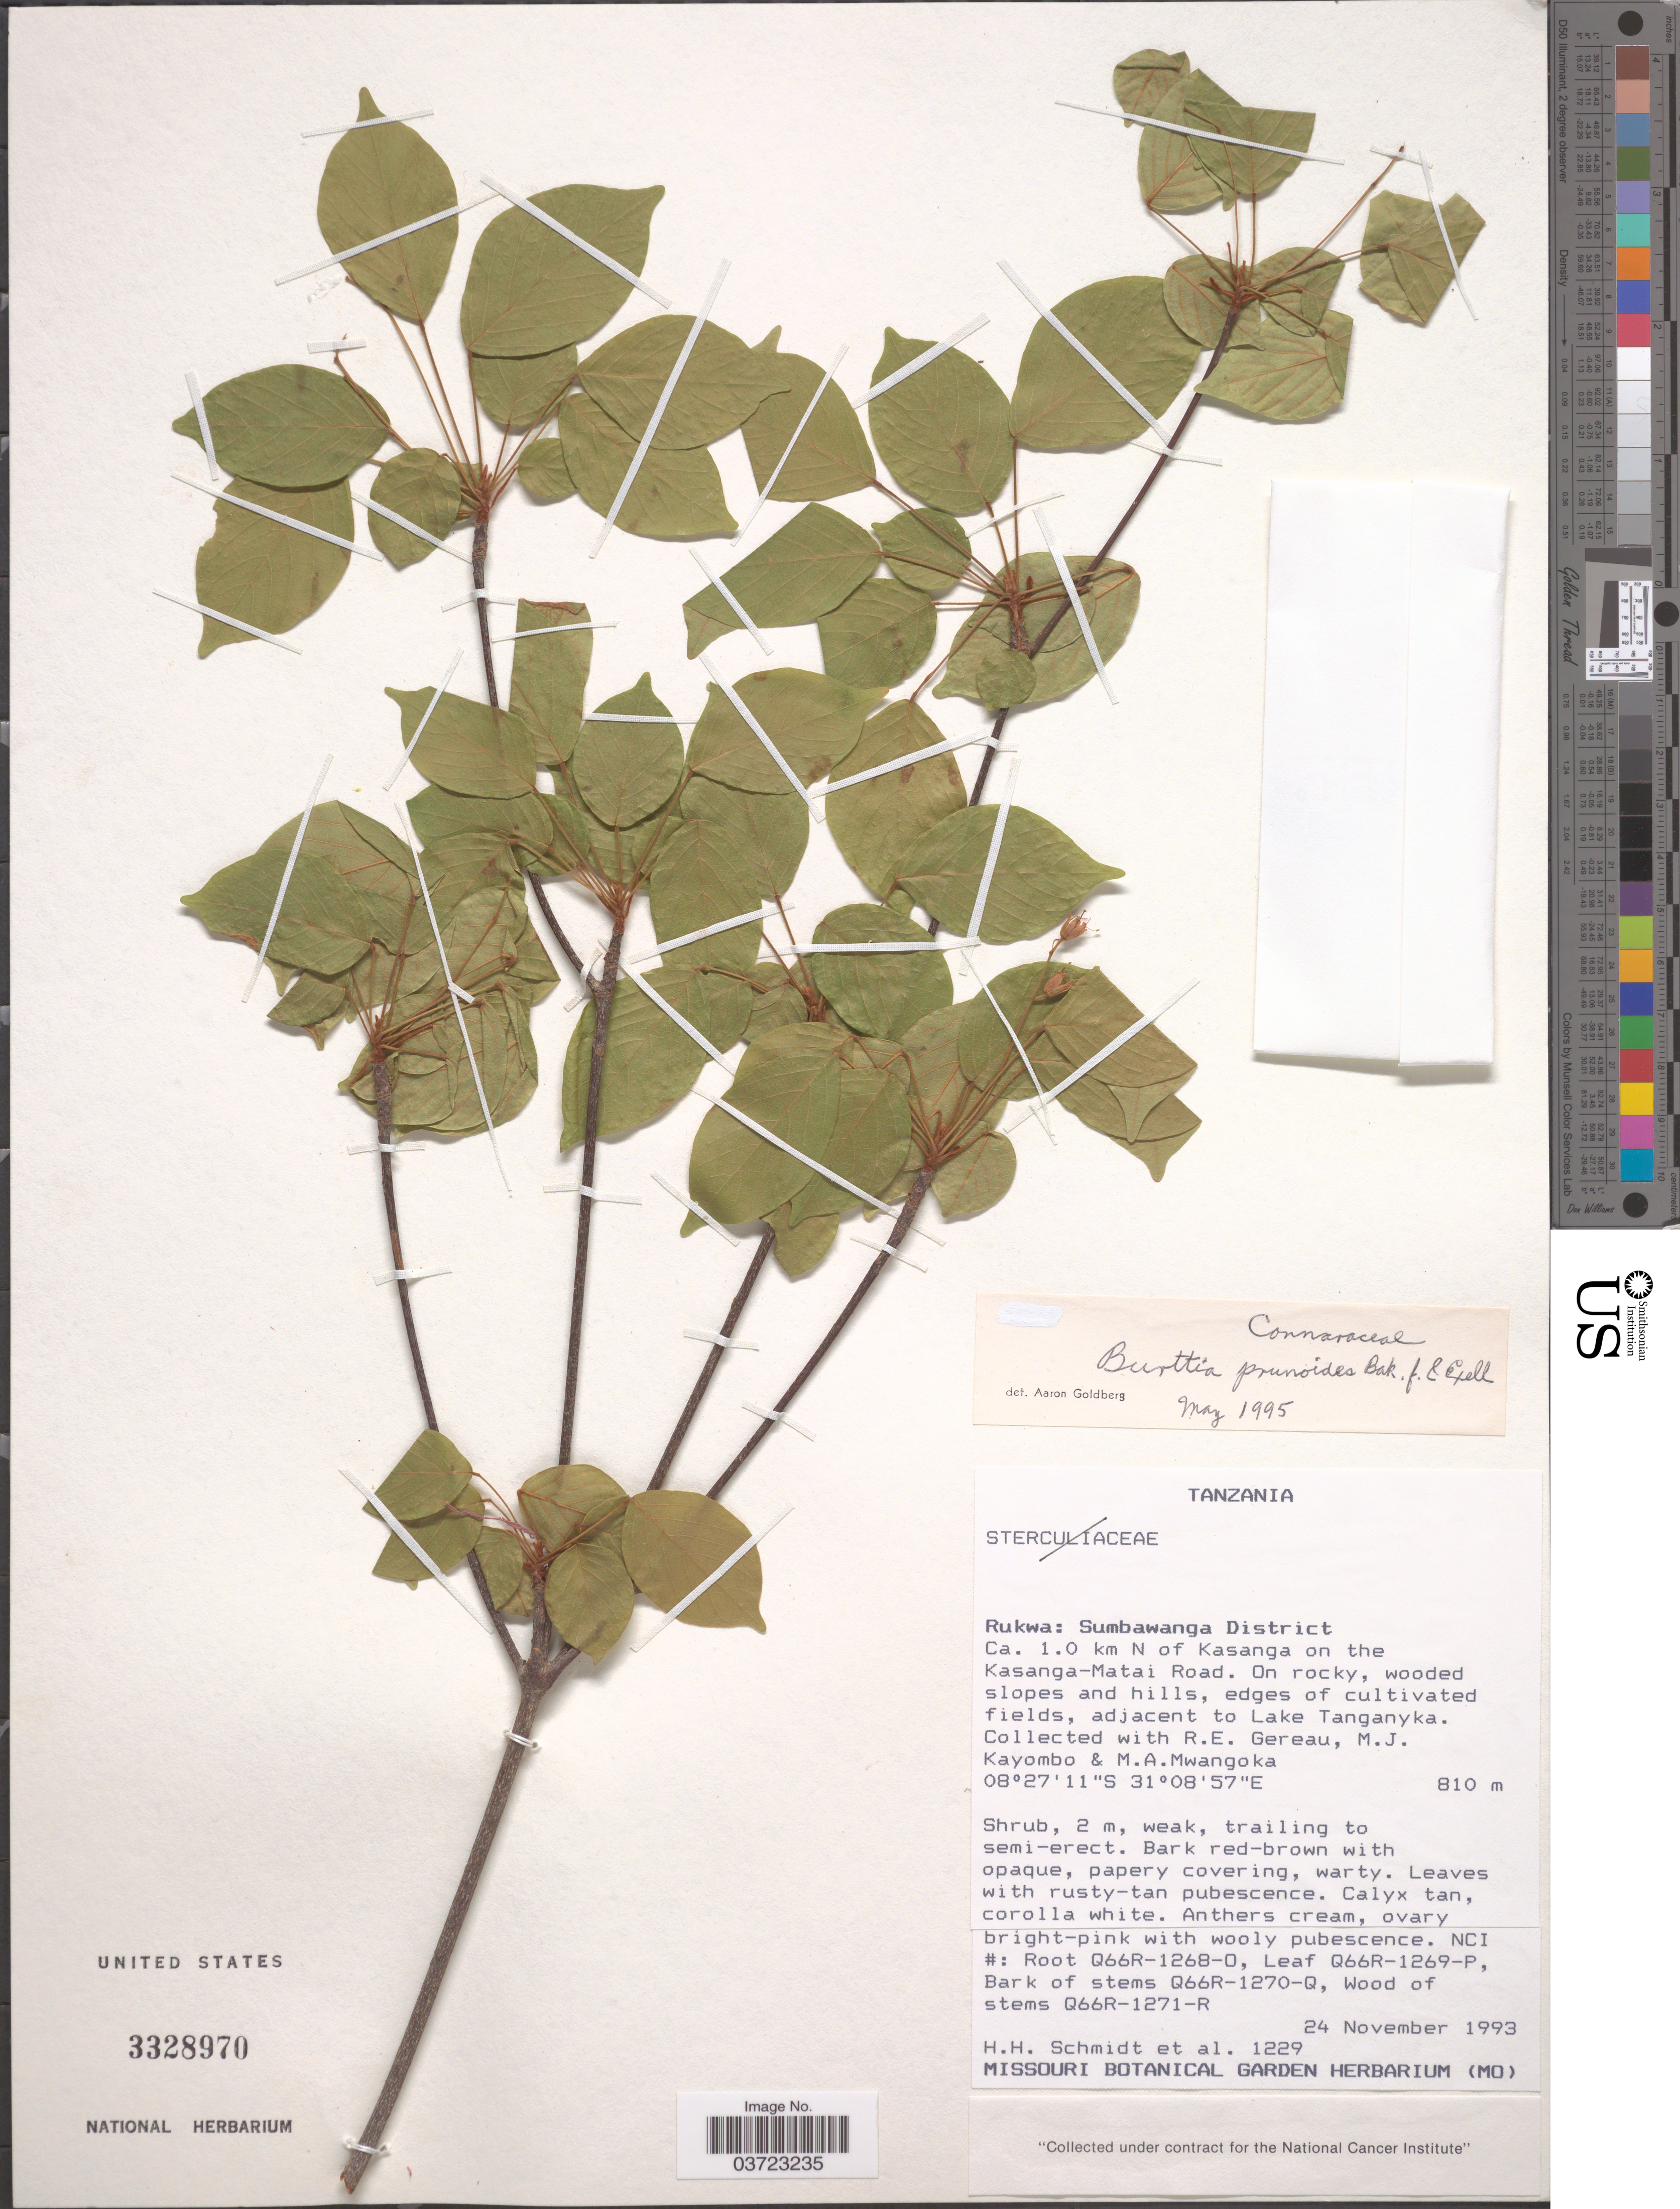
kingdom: Plantae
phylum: Tracheophyta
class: Magnoliopsida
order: Oxalidales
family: Connaraceae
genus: Burttia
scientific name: Burttia prunoides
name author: Baker f. & Exell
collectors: H. H. Schmidt, R. Gereau, M. Kayombo & M. A. Mwangoka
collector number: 1229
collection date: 1993-11-24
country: Tanzania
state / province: Rukwa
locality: Sumbawanga District. Ca. 1.0 km N of Kasanga on the Kasanga - Matai Road. On rocky, wooded slopes and hills, edges of cultivated fields, adjacent to Lake Tanganyka.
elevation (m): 810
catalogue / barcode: US 3328970